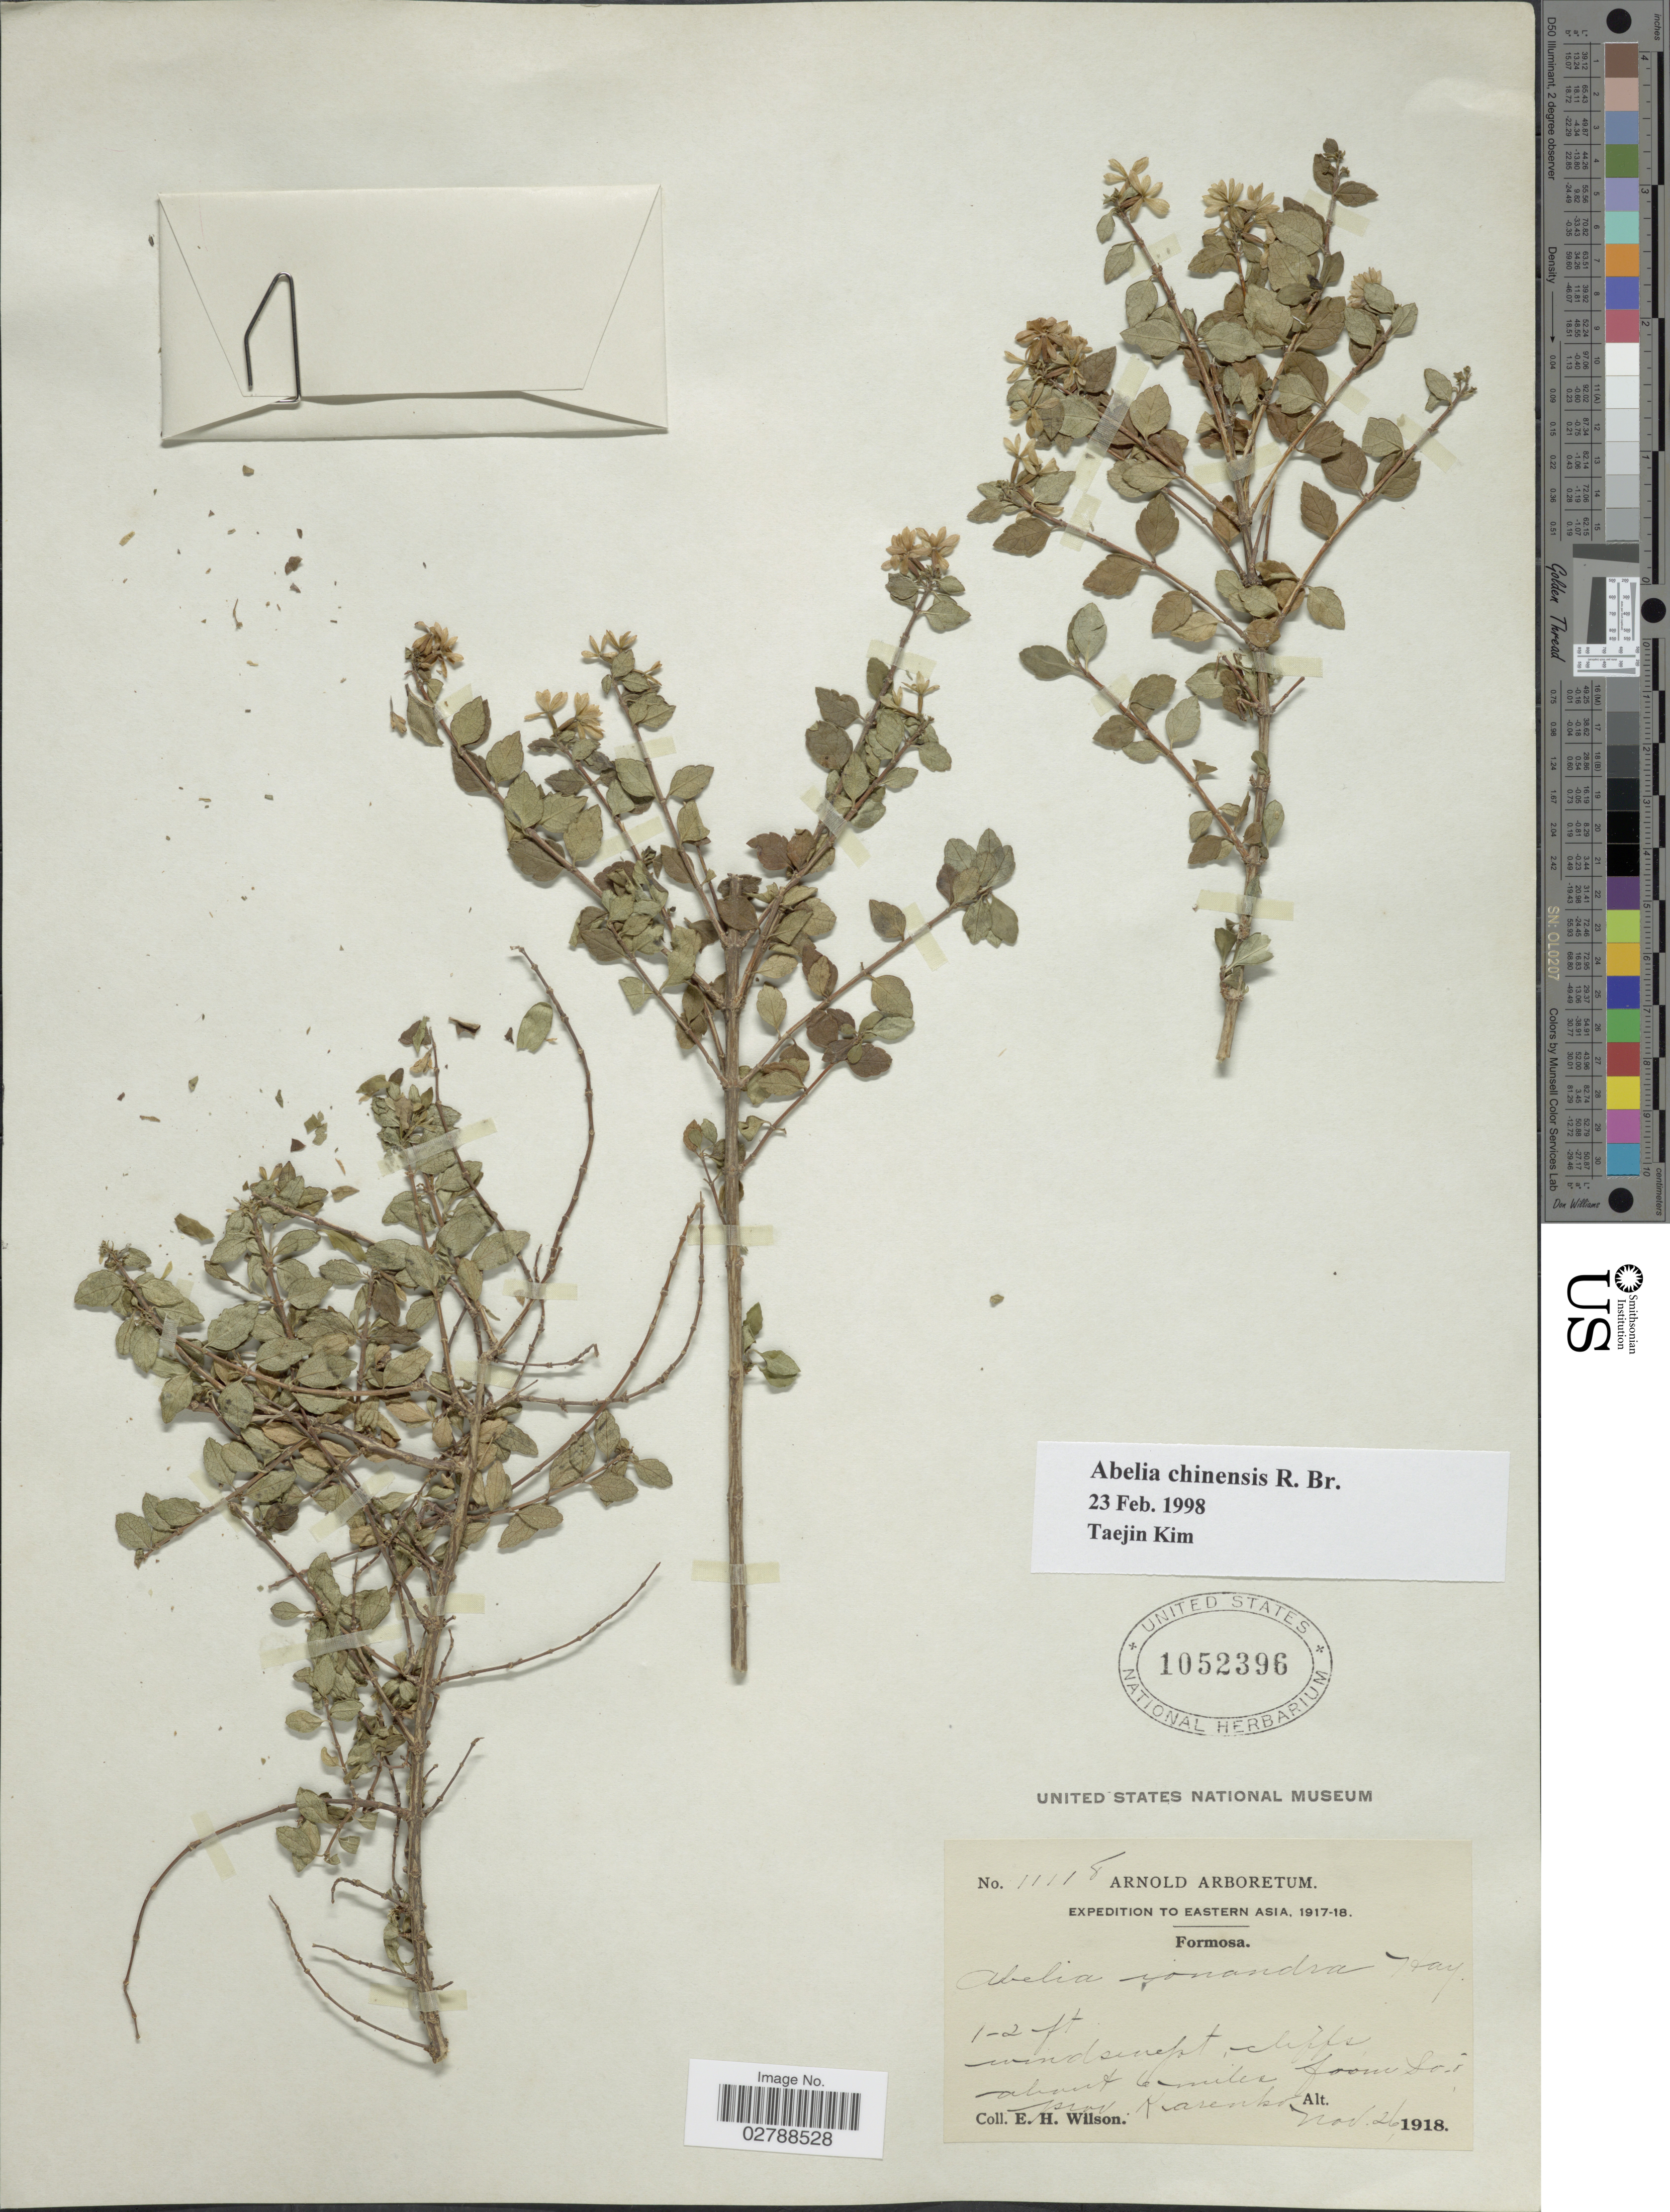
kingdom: Plantae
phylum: Tracheophyta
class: Magnoliopsida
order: Dipsacales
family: Caprifoliaceae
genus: Abelia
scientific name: Abelia chinensis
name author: R. Br.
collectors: E. Wilson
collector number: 11118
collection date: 1918-11-26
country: Taiwan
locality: Eastern Asia. Formosa. About 6 miles from So-o prov. Karenko.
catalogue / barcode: US 1052396